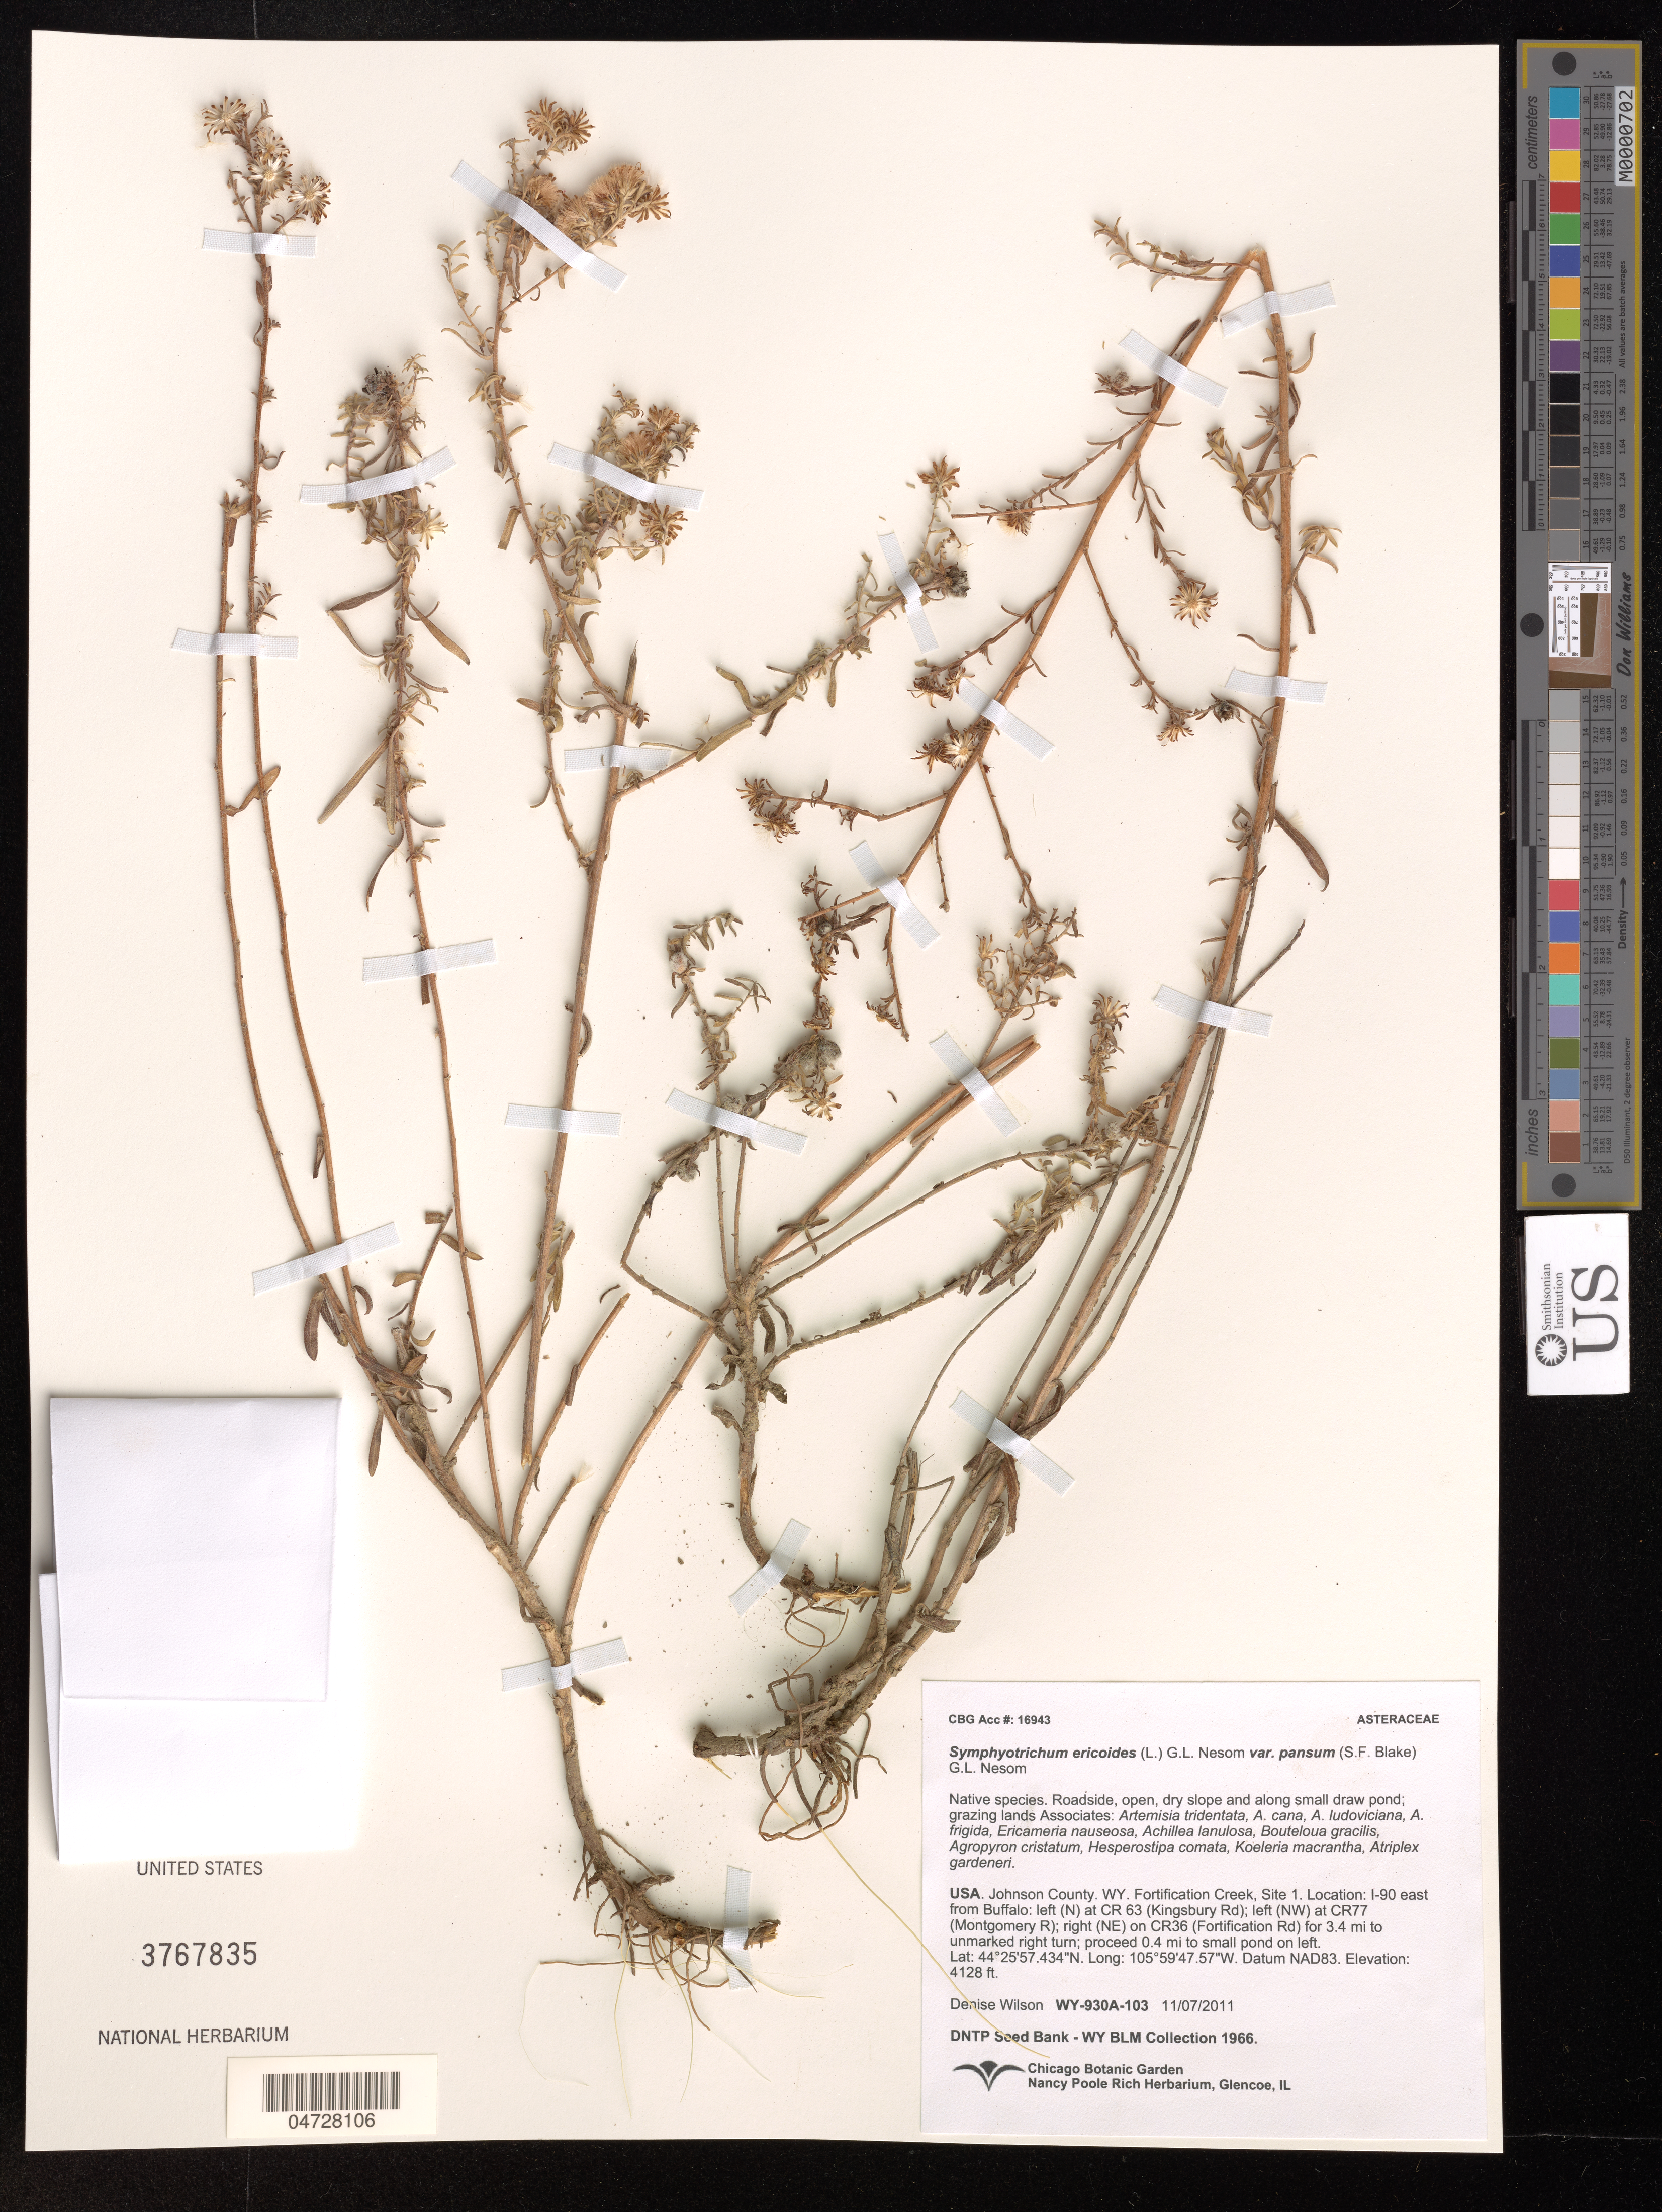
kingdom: Plantae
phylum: Tracheophyta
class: Magnoliopsida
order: Asterales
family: Asteraceae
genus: Symphyotrichum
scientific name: Symphyotrichum ericoides var. pansum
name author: (S.F. Blake) G.L. Nesom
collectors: D. Wilson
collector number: WY-930-103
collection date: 2011-07-11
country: United States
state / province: Wyoming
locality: Johnson County. Fortification Creek, Site 1. 1-90 east from Buffalo: left (N) at CR 63 (Kingsbury Rd); left (NW) at CR77 (Montgomery R); right (NE) on CR36 (Fortification Rd) for 3.4 mi to unmarked right turn; proceed 0.4 mi to small pond on left.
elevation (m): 1258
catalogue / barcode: US 3767835